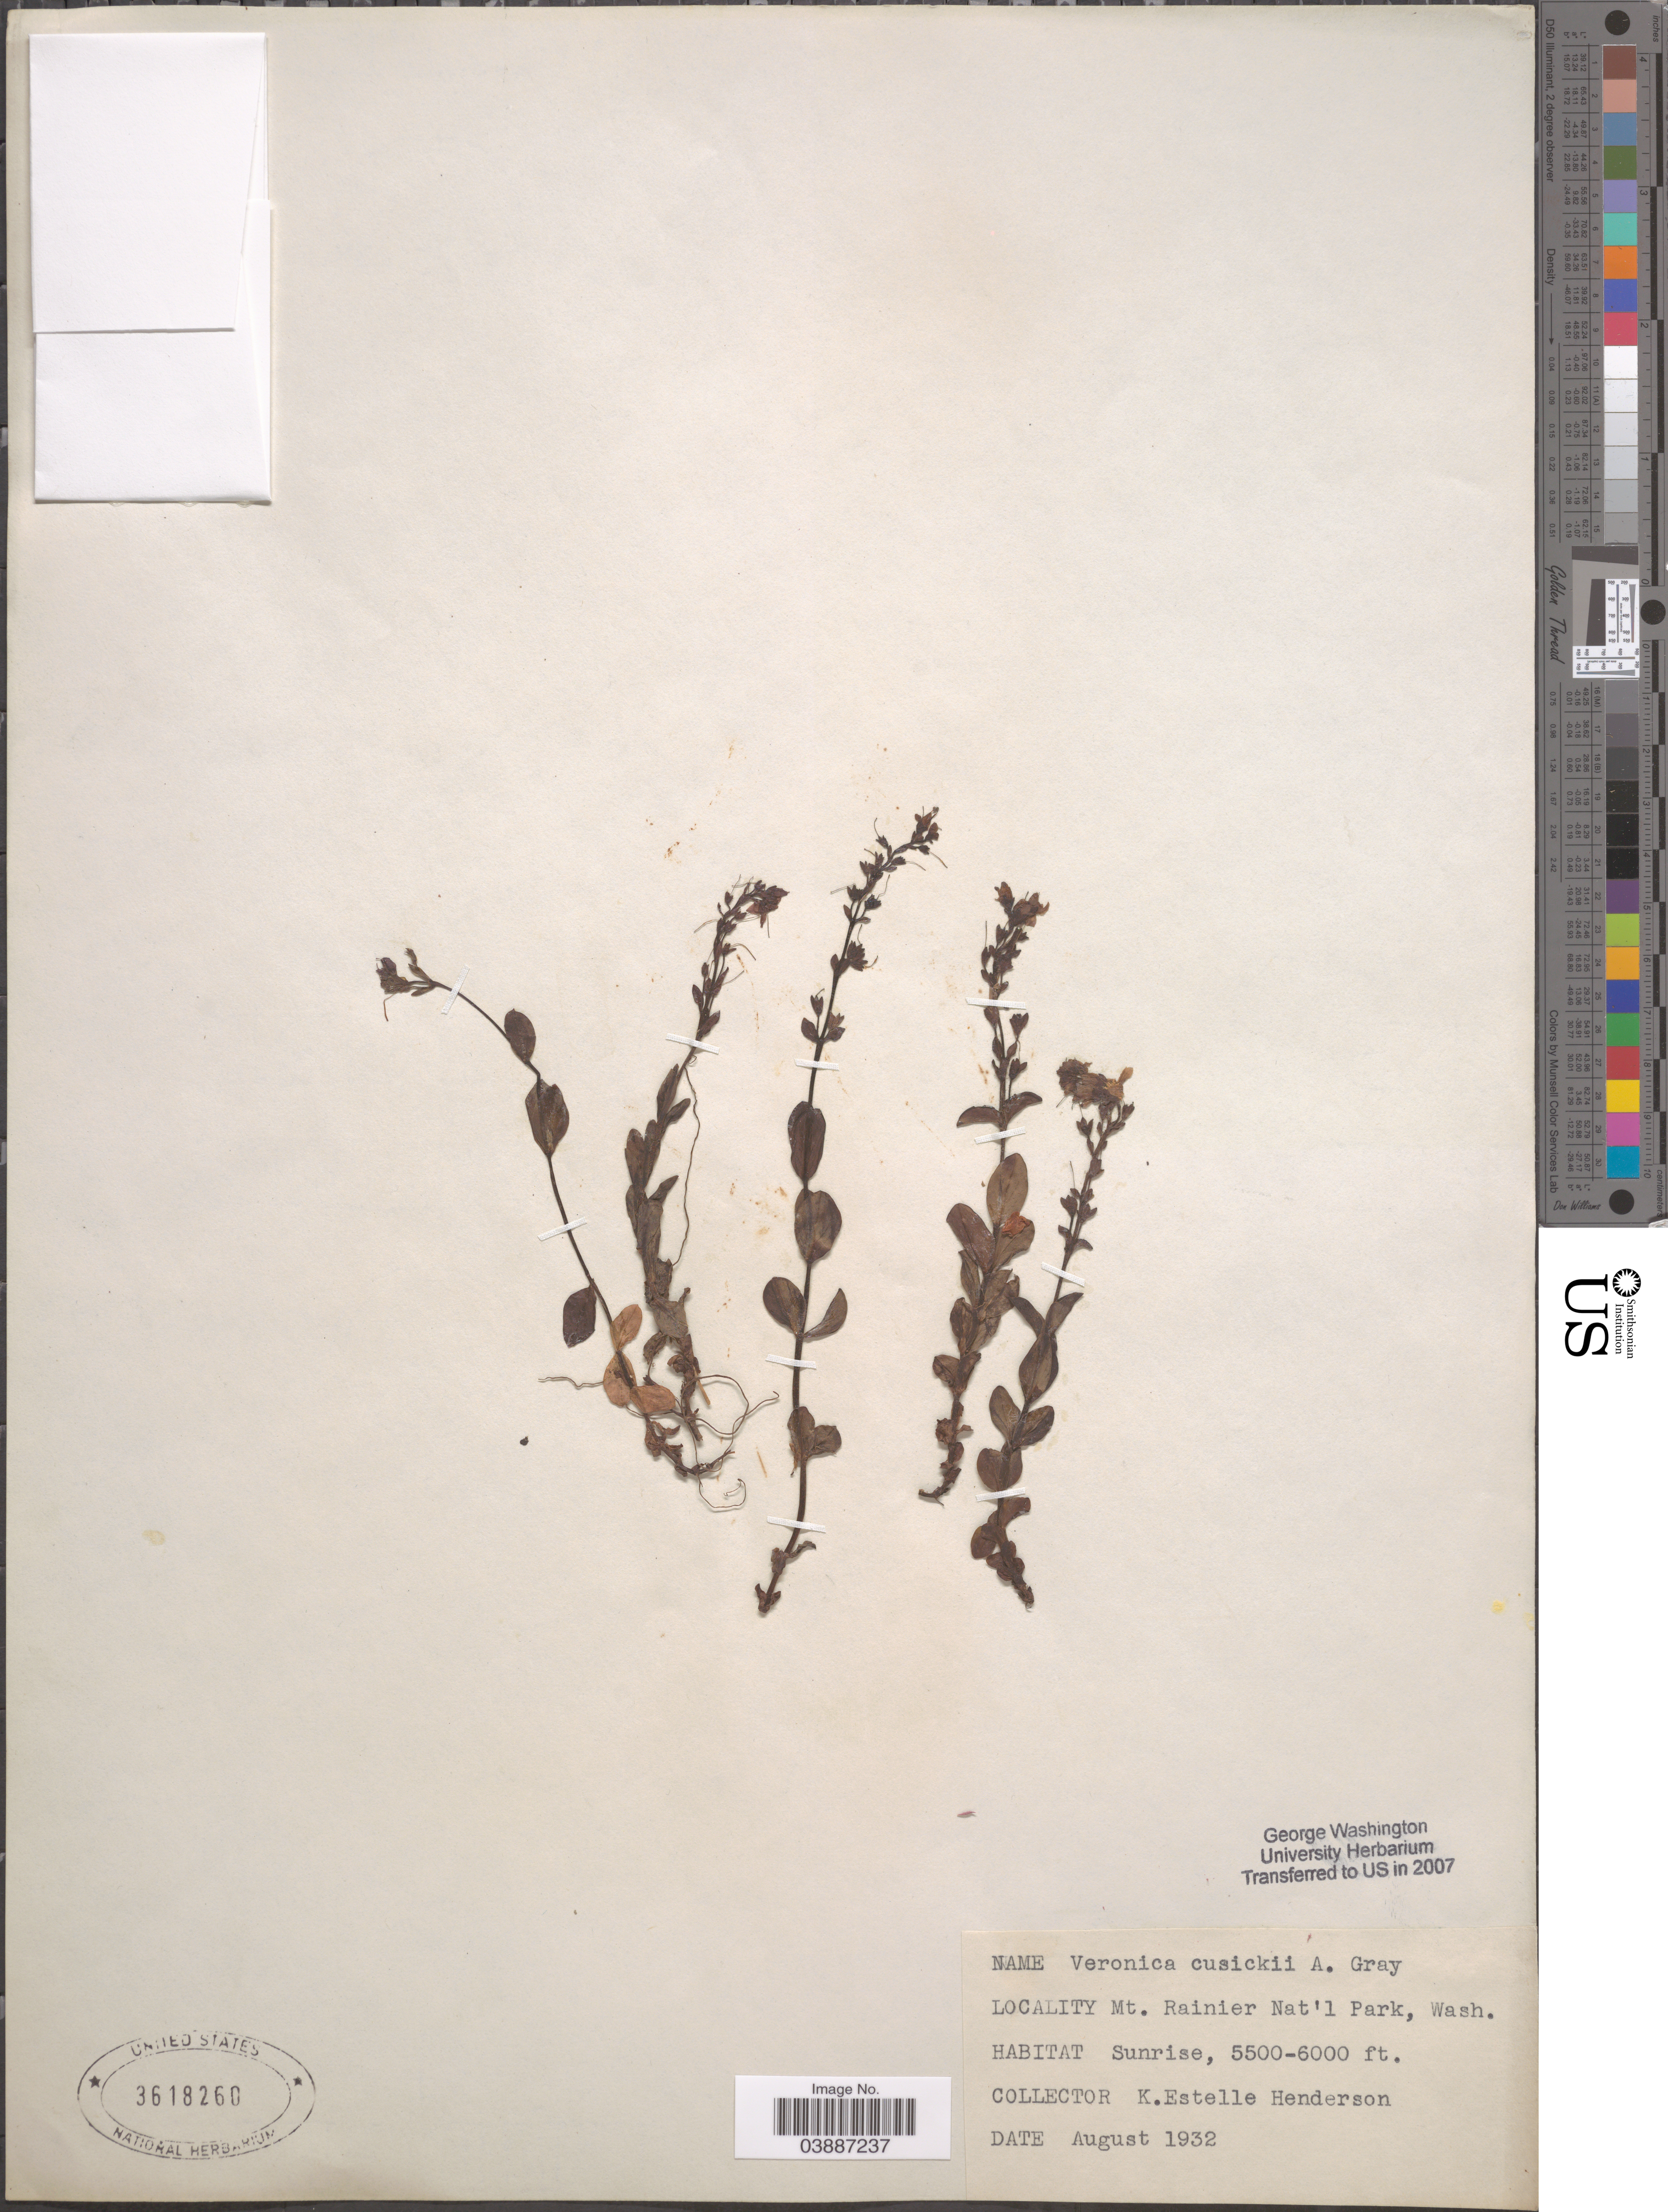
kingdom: Plantae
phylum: Tracheophyta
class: Magnoliopsida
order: Lamiales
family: Plantaginaceae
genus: Veronica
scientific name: Veronica cusickii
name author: A. Gray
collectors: K. Henderson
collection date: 1932-08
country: United States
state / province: Washington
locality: Mt. Rainier Nat'l Park. Sunrise.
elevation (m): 1676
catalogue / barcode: US 3618260